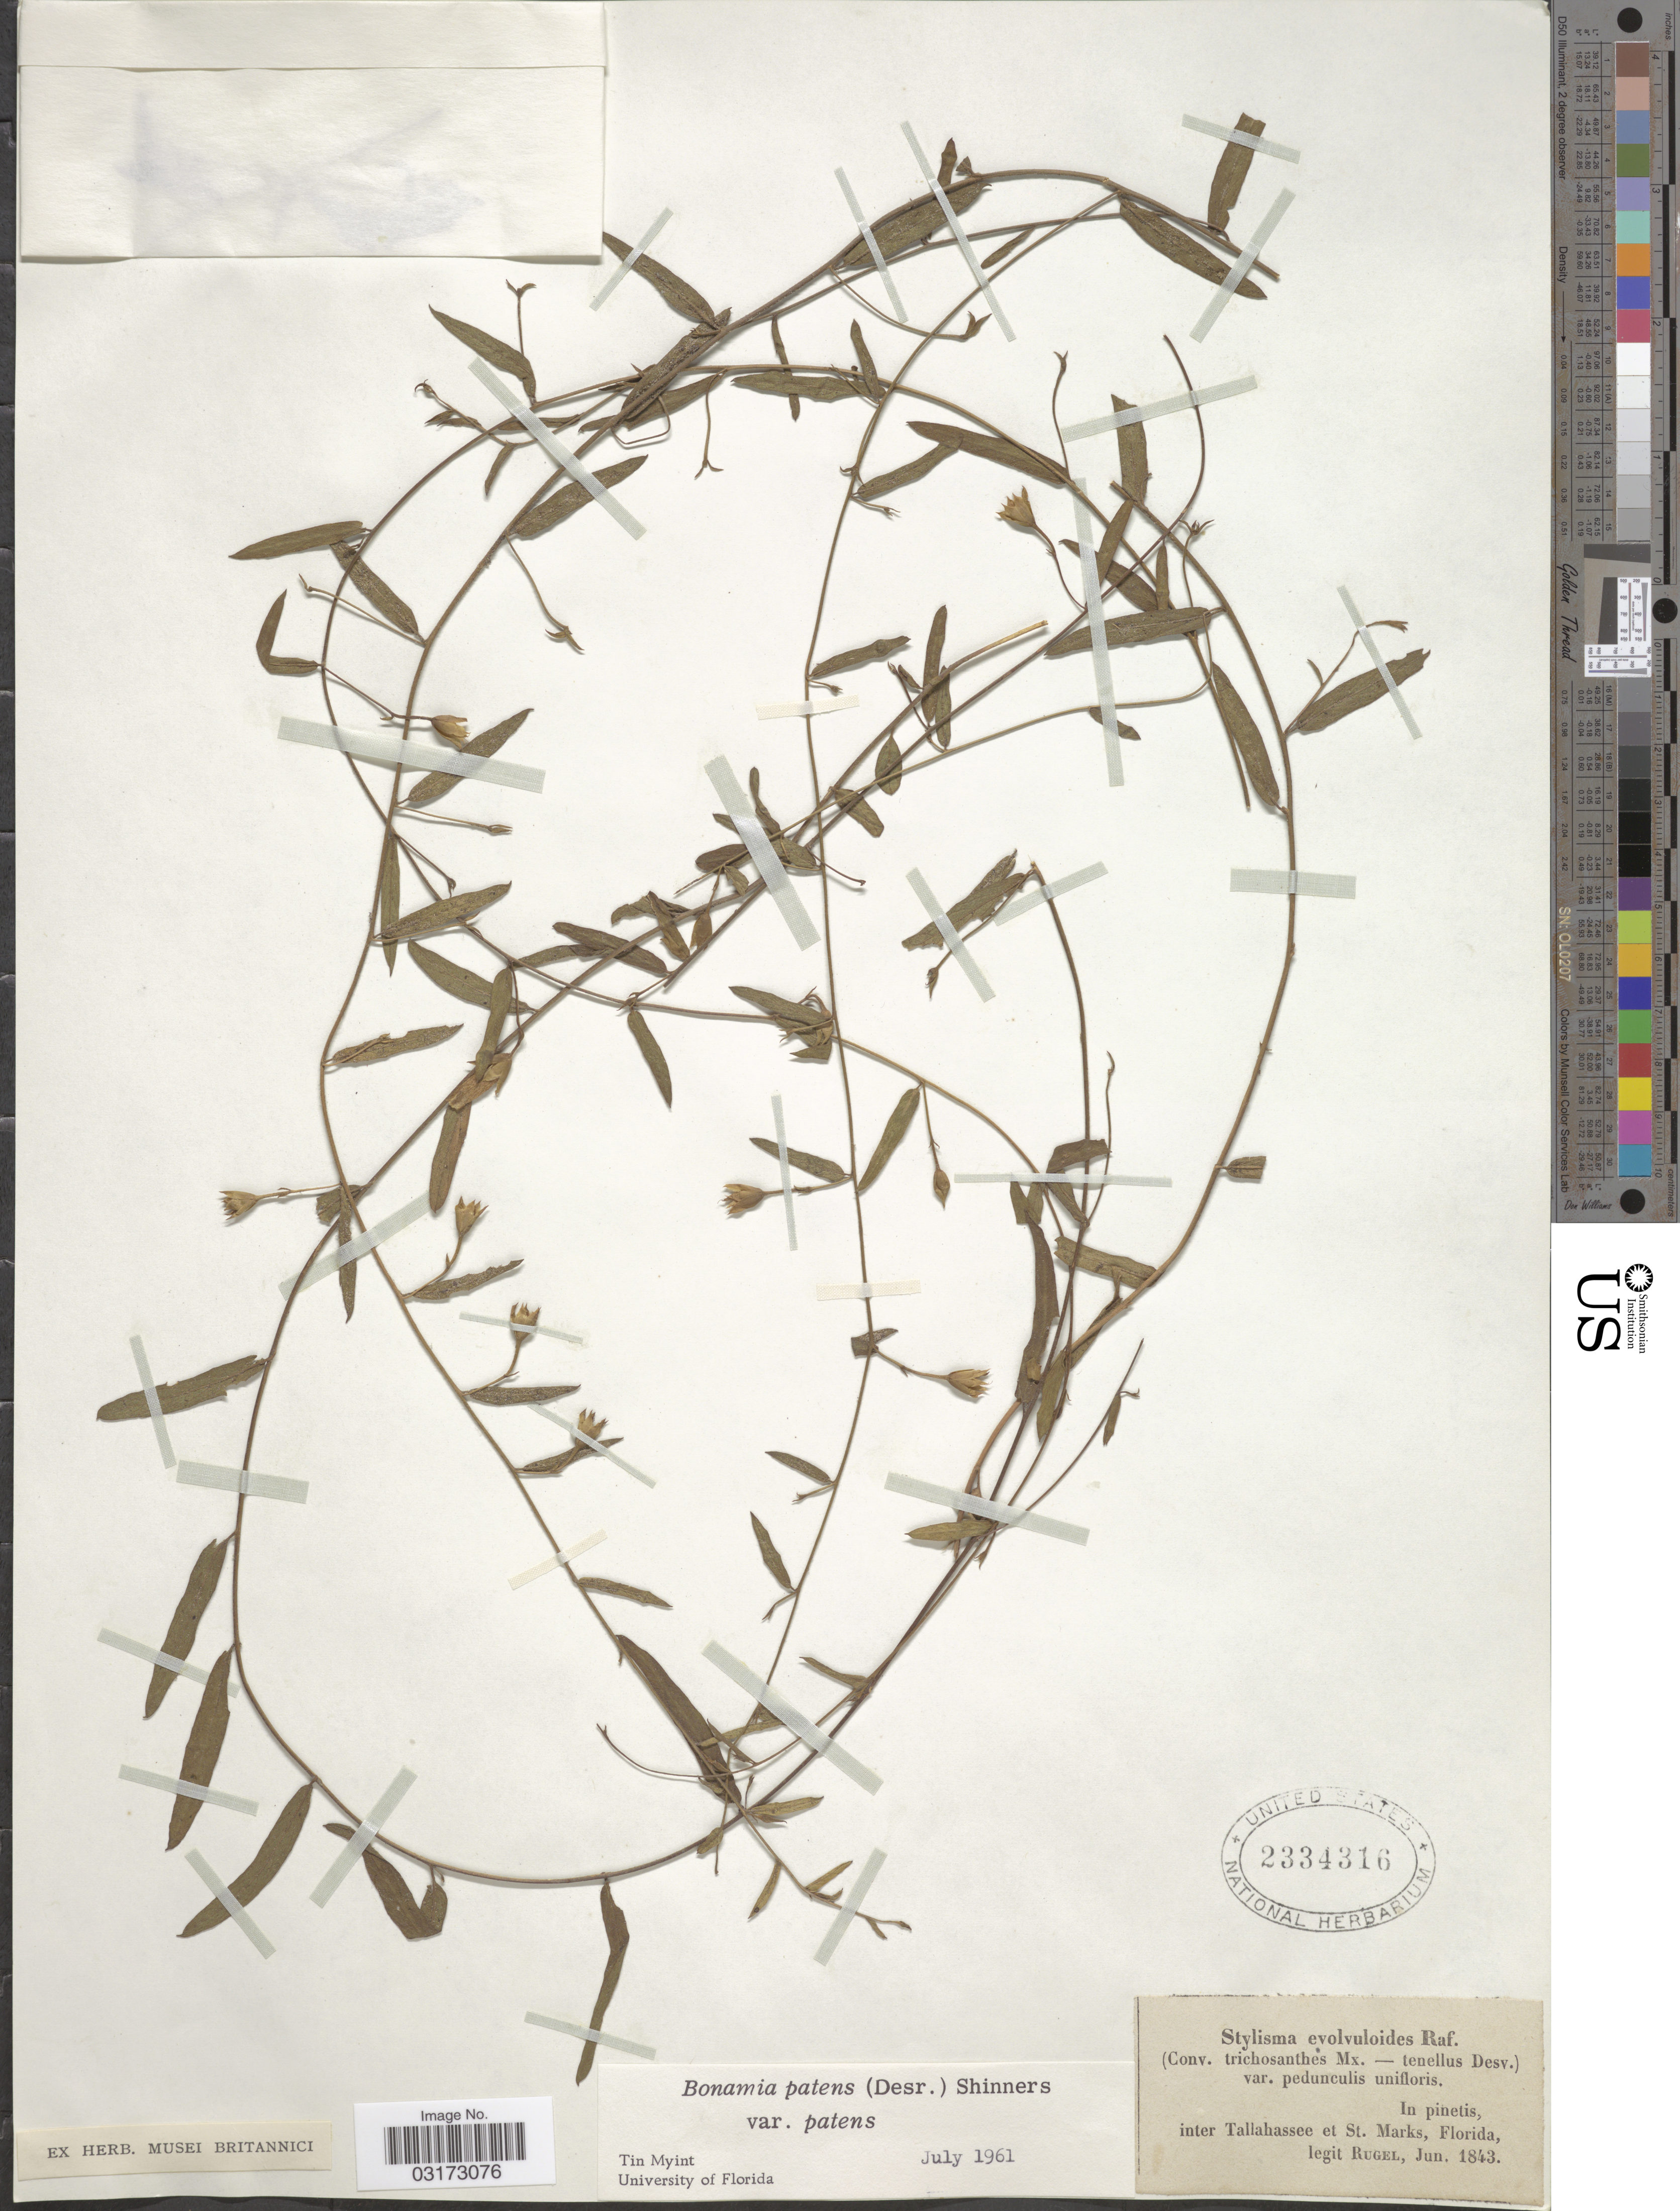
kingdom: Plantae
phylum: Tracheophyta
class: Magnoliopsida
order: Solanales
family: Convolvulaceae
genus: Stylisma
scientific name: Stylisma patens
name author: (Desr.) Myint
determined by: Strong, Mark T., (BOT), Smithsonian Institution - National Museum of Natural History (UNITED STATES)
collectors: Rugel, --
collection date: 1843-06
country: United States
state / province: Florida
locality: Inter Tallahassee et St. Marks.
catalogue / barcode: US 2334316